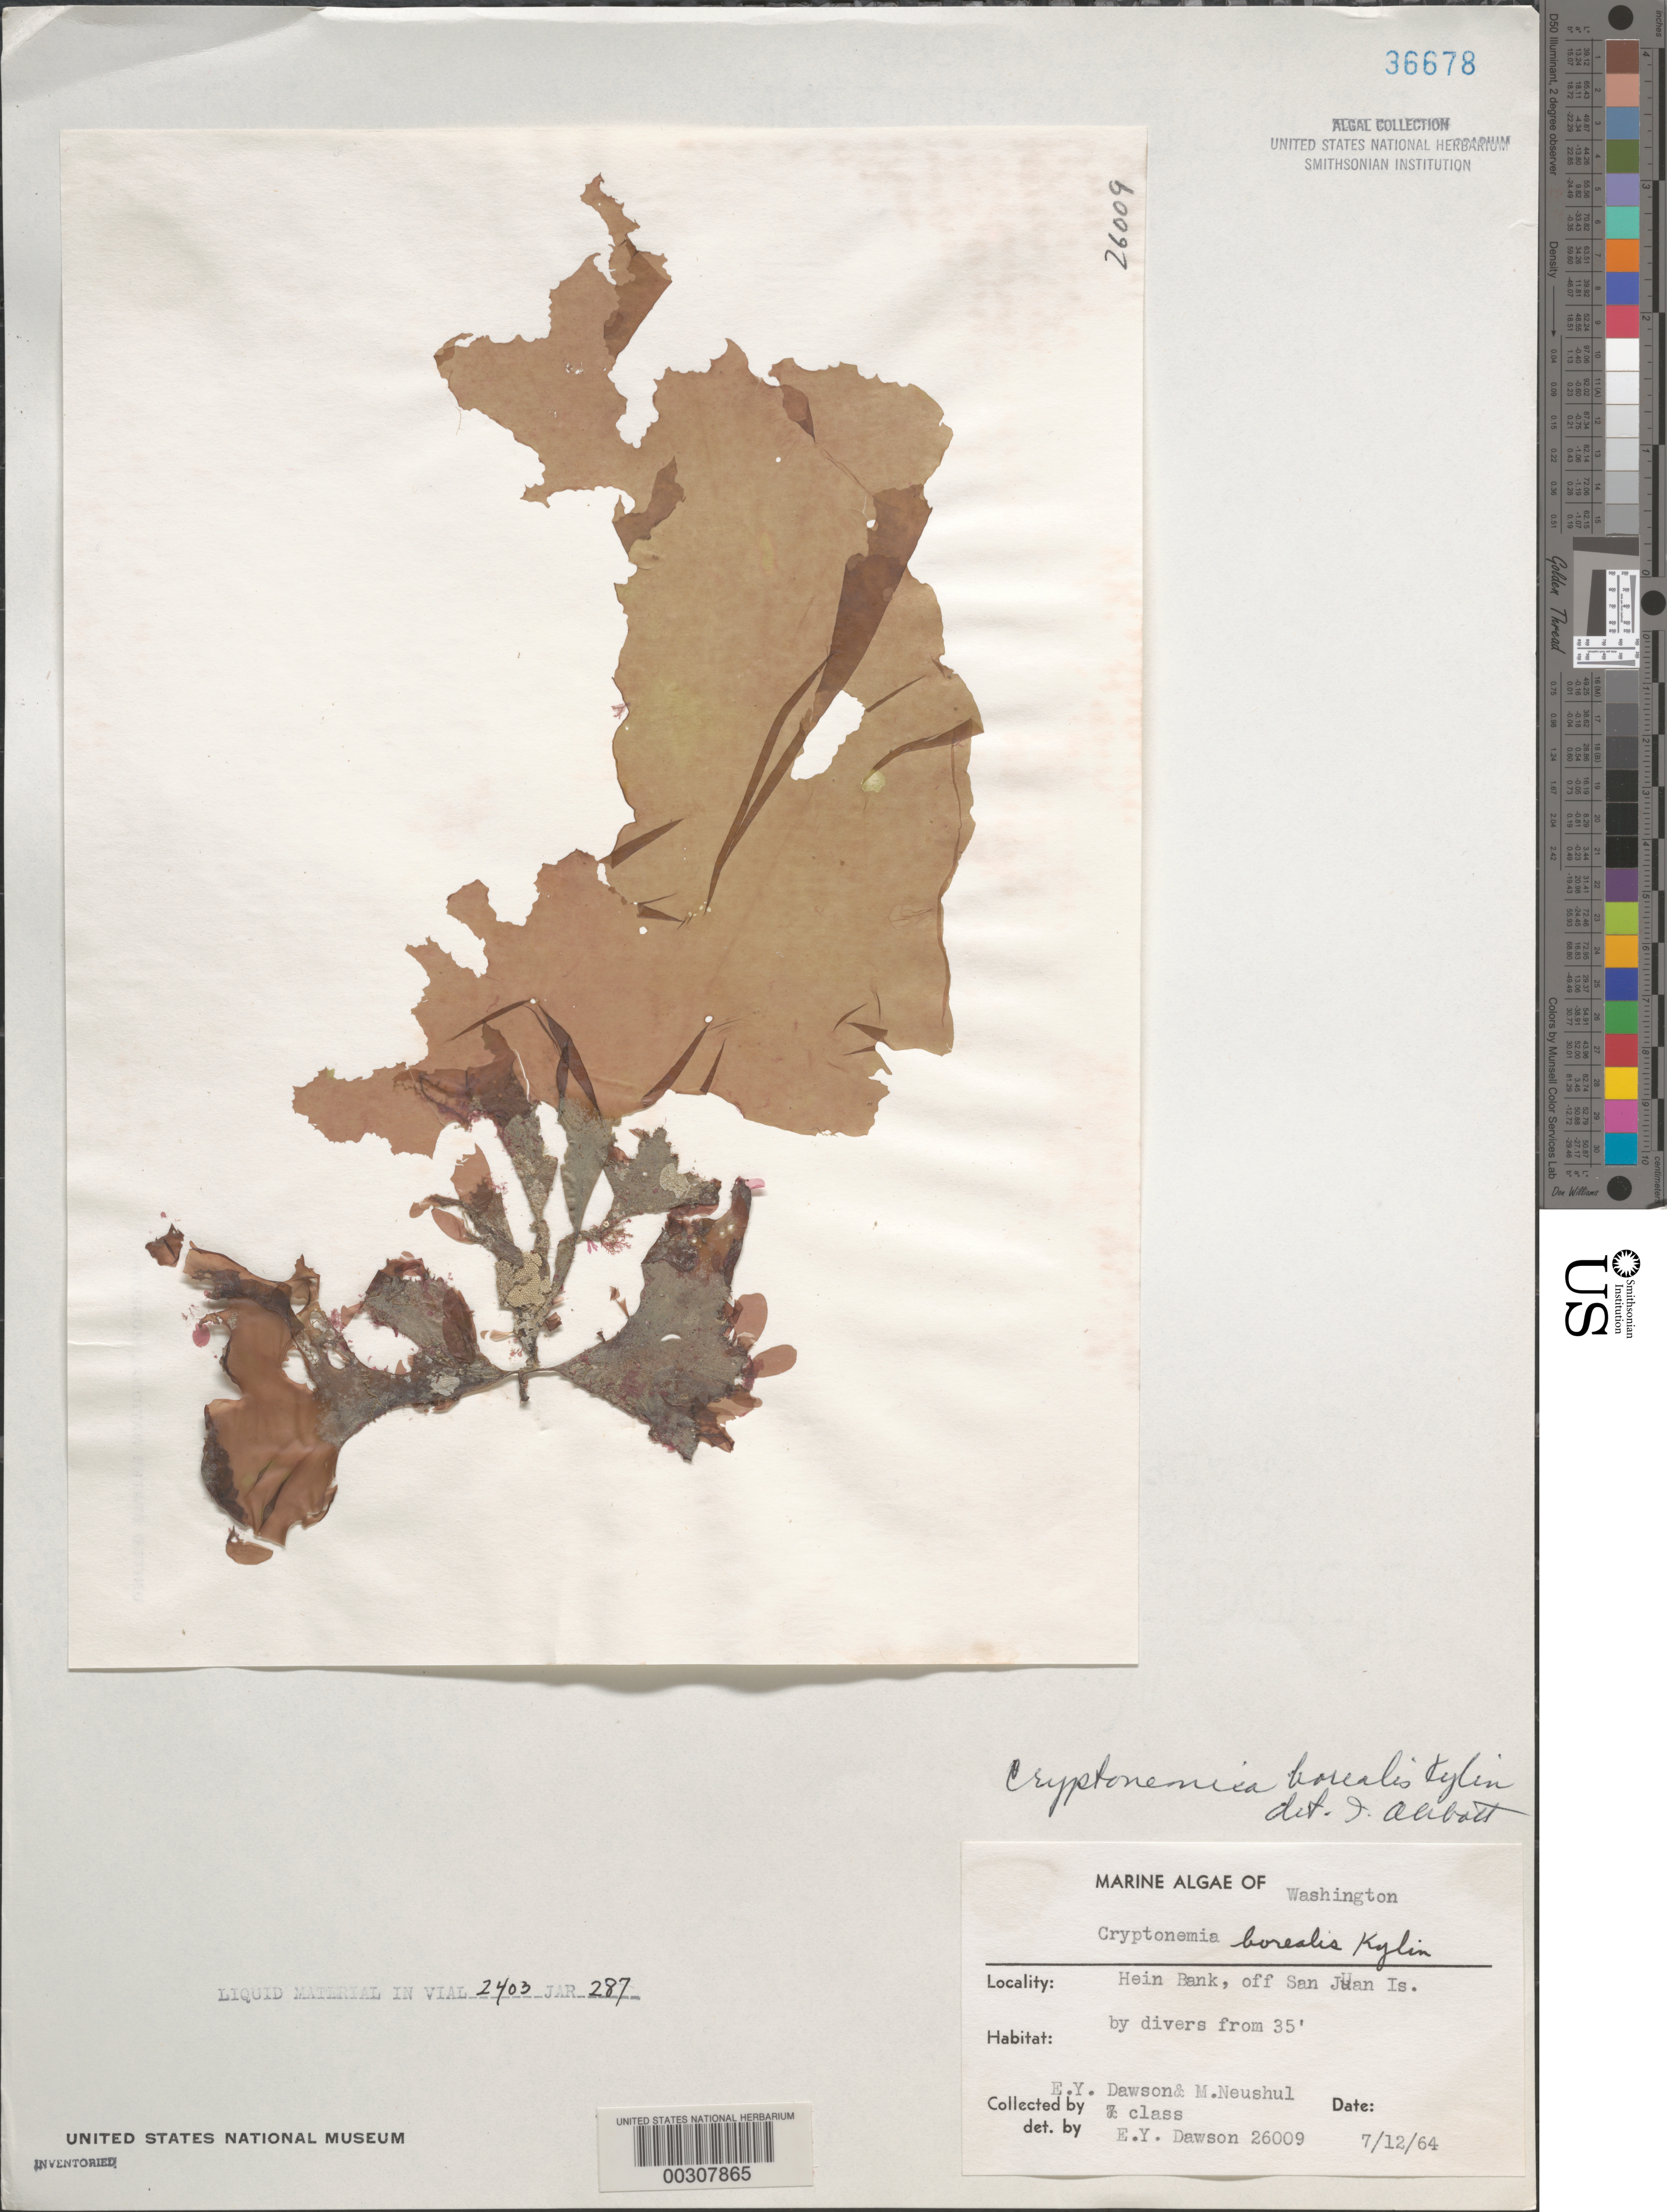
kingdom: Plantae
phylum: Rhodophyta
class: Florideophyceae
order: Halymeniales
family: Halymeniaceae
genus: Cryptonemia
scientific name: Cryptonemia borealis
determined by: Abbott, Isabella A.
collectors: E. Y. Dawson & M. Neushul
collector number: EYD 26009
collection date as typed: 12 Jul 1963 or 12 Jul 1964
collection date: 1963-07-12 or 1964-07-12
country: United States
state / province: Washington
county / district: San Juan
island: San Juan Island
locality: Hein Bank, off San Juan Island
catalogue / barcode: US 36678